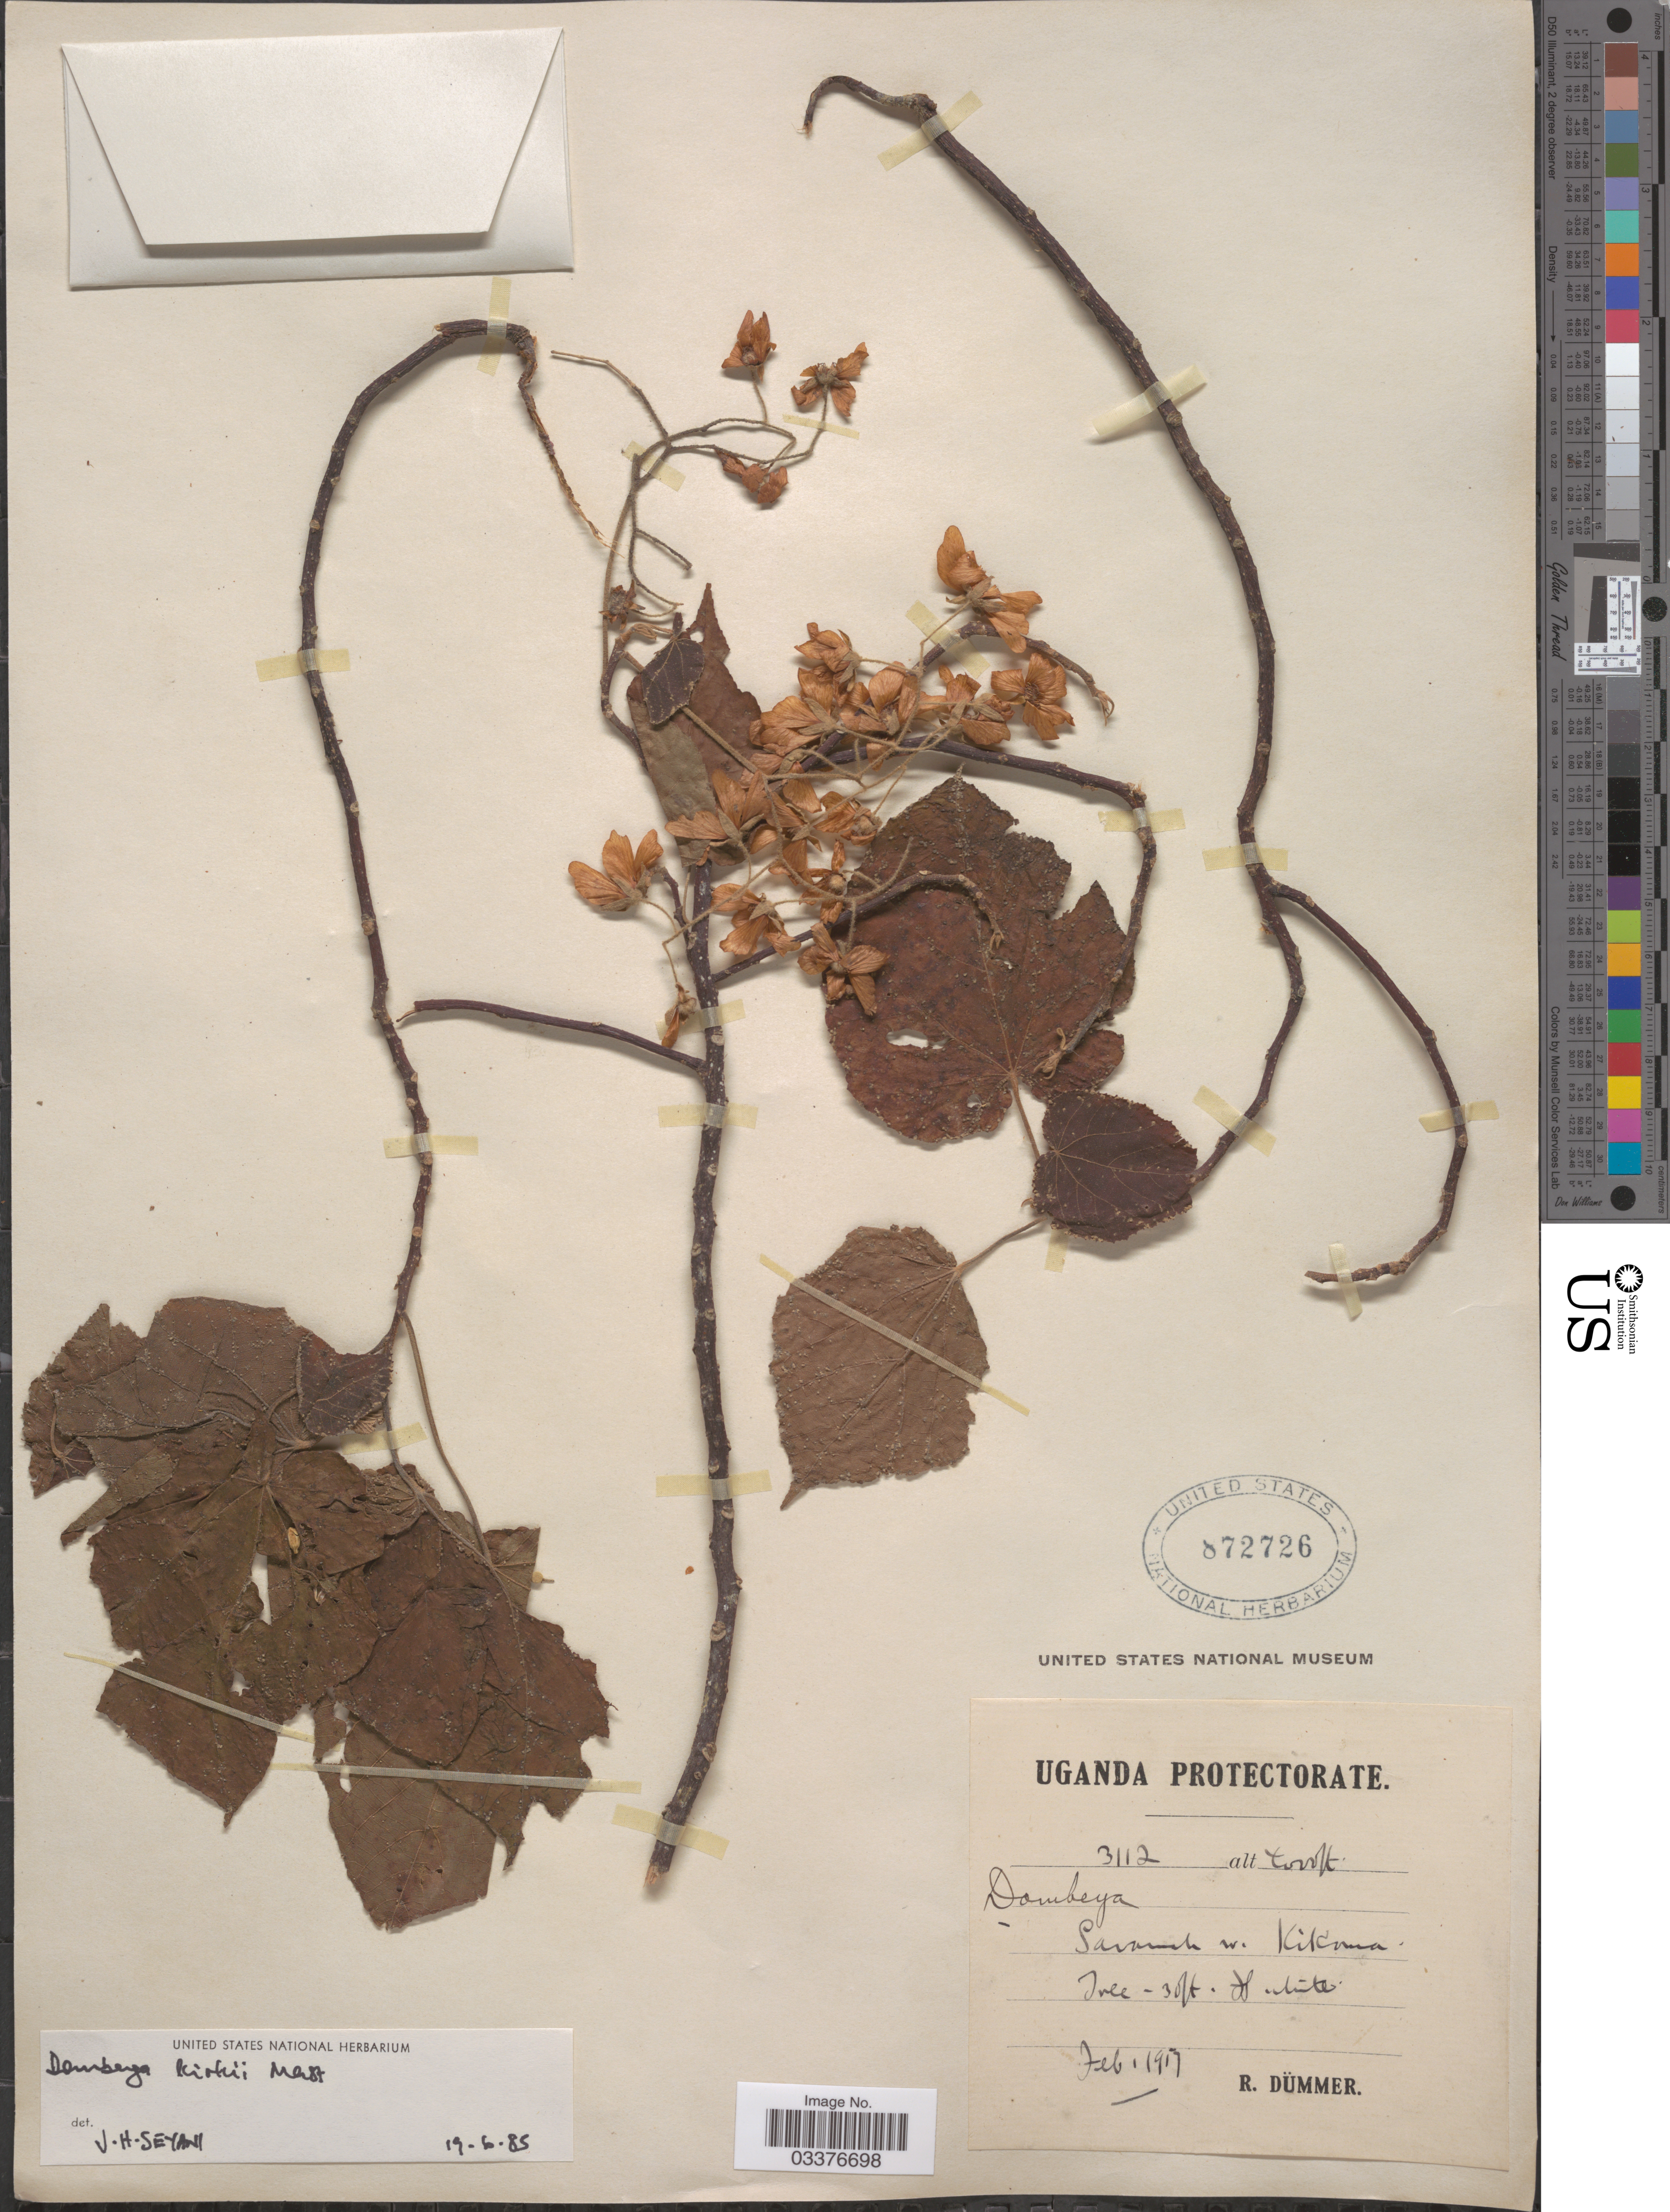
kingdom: Plantae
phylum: Tracheophyta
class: Magnoliopsida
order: Malvales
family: Malvaceae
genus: Dombeya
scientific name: Dombeya kirkii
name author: Mast.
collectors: R. A. Dümmer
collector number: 3112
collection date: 1917-02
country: Uganda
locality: Uganda Protectorate. Savannah w. Kikoma.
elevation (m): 1219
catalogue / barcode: US 872726